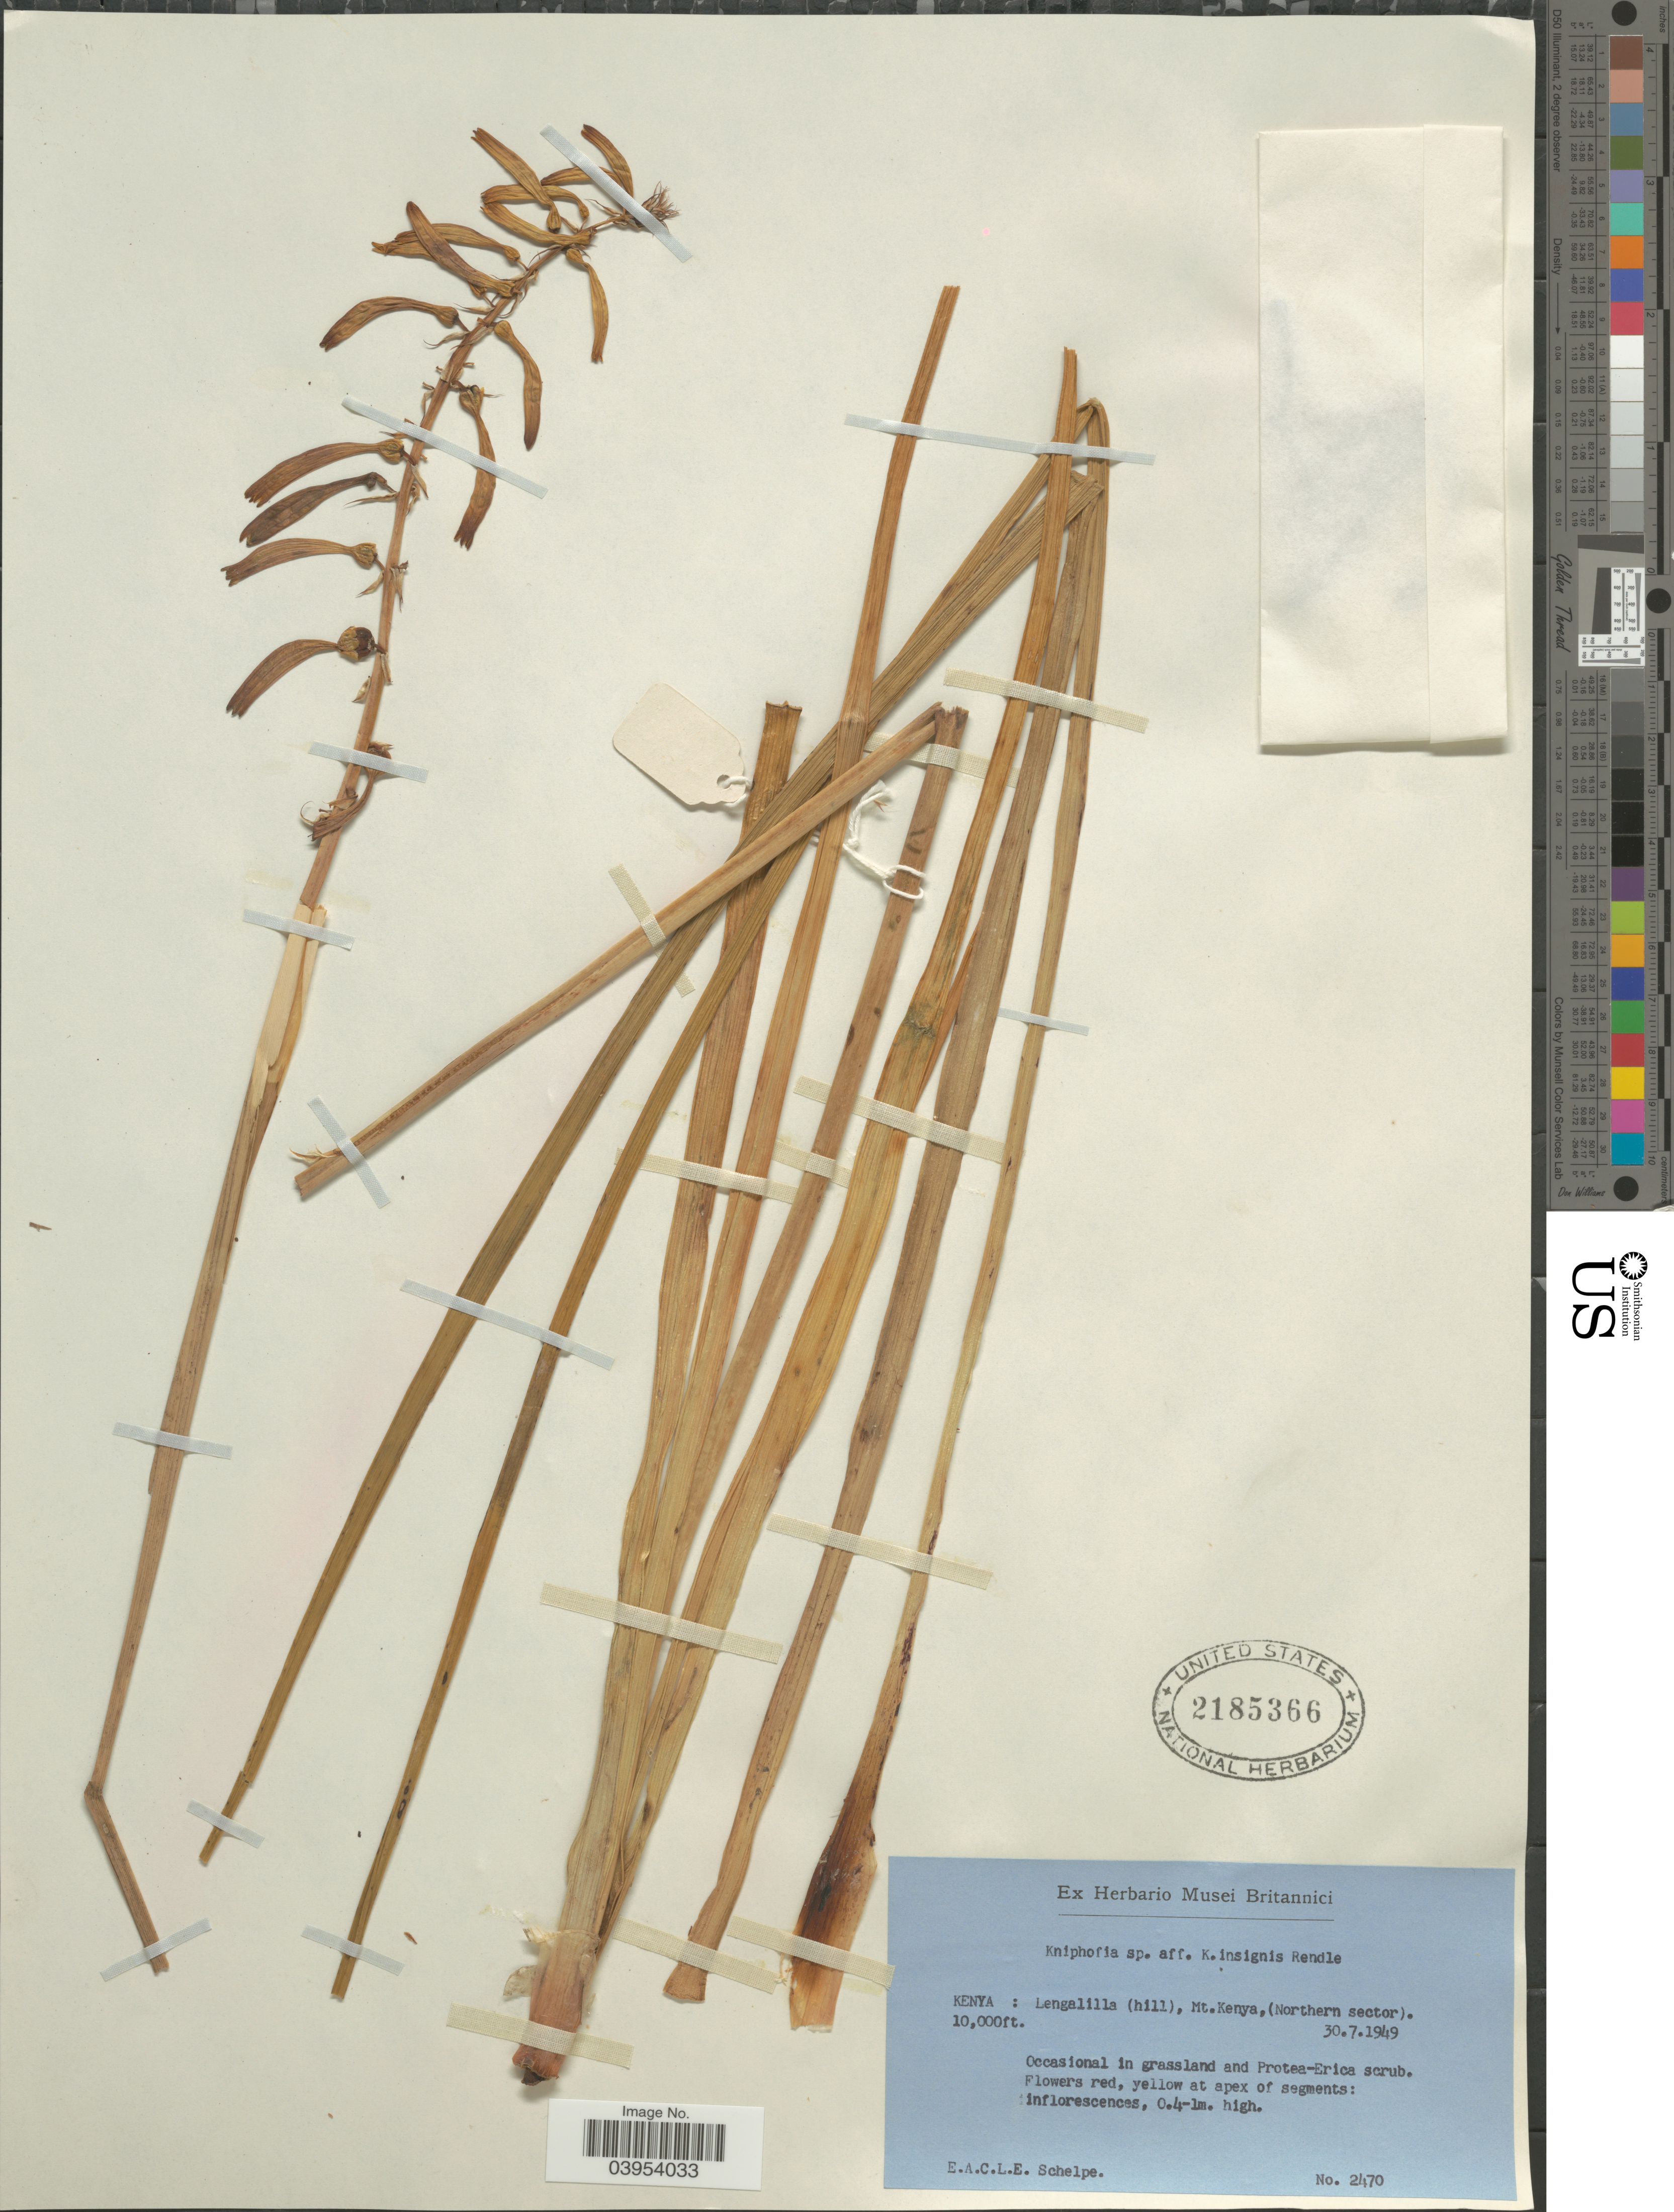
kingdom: Plantae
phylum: Tracheophyta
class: Liliopsida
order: Asparagales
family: Asphodelaceae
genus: Kniphofia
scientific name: Kniphofia insignis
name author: Rendle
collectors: E. A. C. L. E. Schelpe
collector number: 2470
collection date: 1949-07-30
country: Kenya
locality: Lengalilla (hill), Mt. Kenya, (Northern sector).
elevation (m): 3048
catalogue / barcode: US 2185366